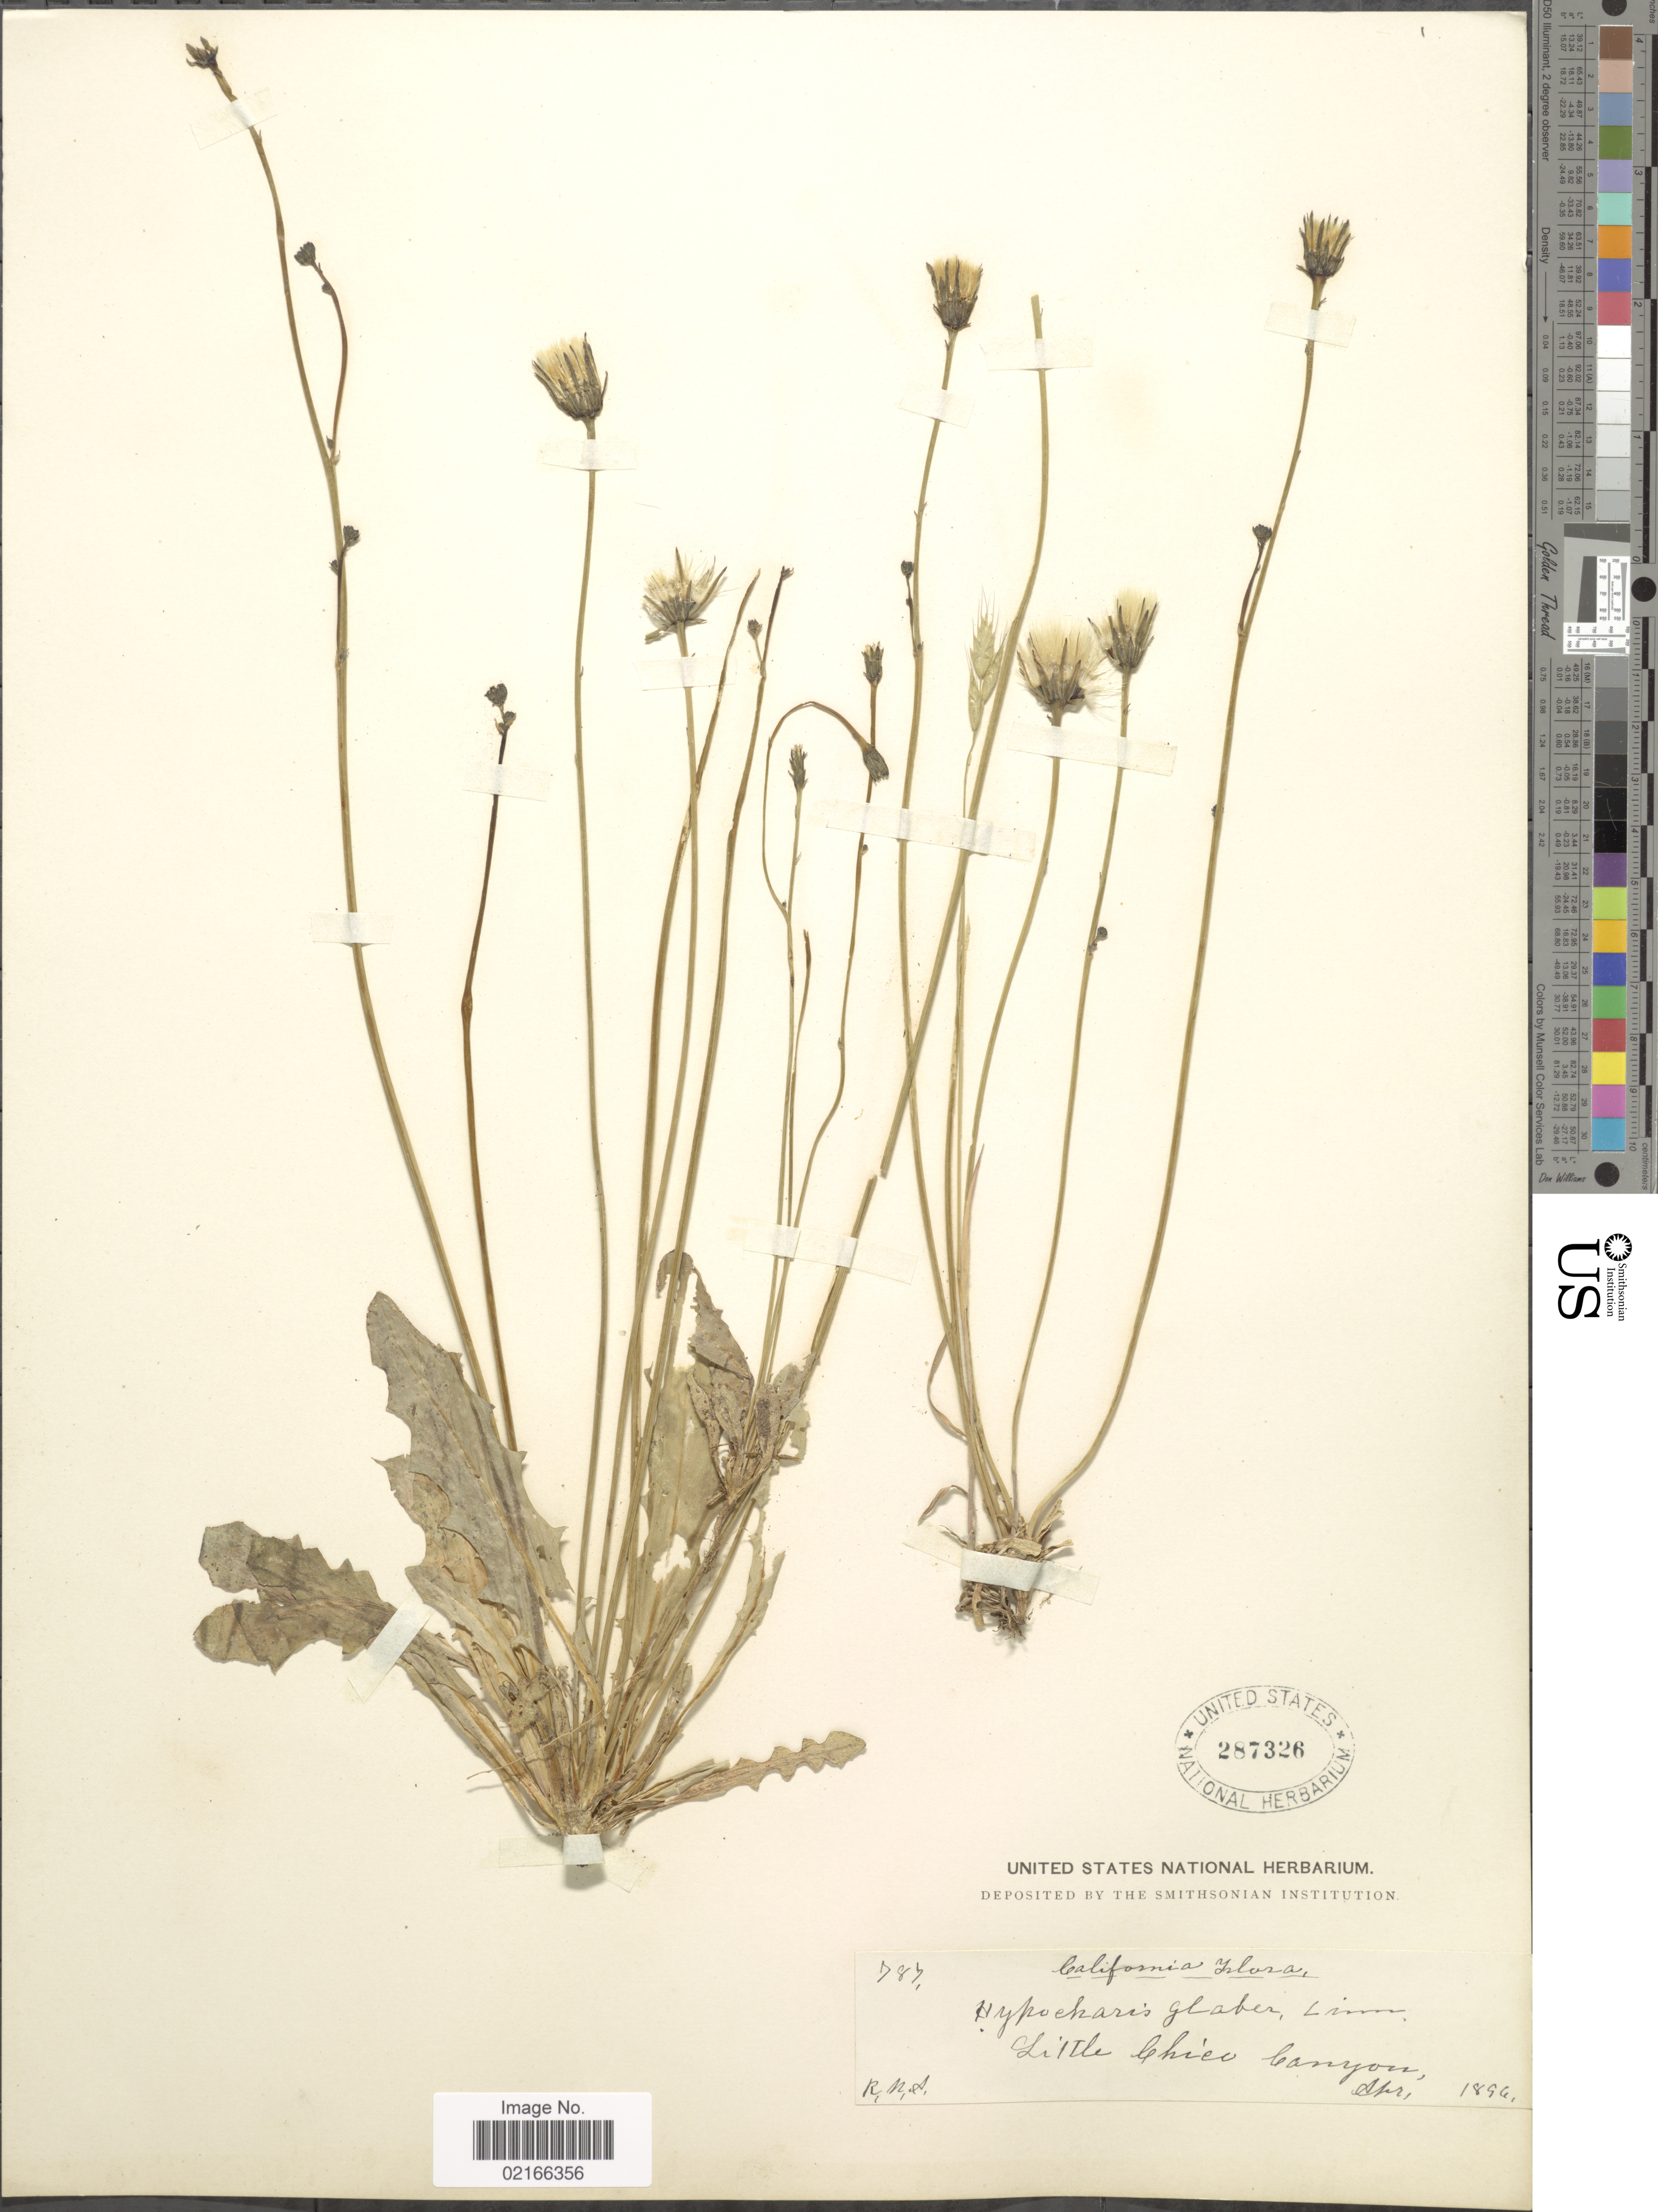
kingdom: Plantae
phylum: Tracheophyta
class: Magnoliopsida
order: Asterales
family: Asteraceae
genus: Hypochaeris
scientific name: Hypochaeris glabra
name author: L.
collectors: R. Austin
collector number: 787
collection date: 1896-04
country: United States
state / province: California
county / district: Butte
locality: Little Chico Canyon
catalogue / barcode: US 287326